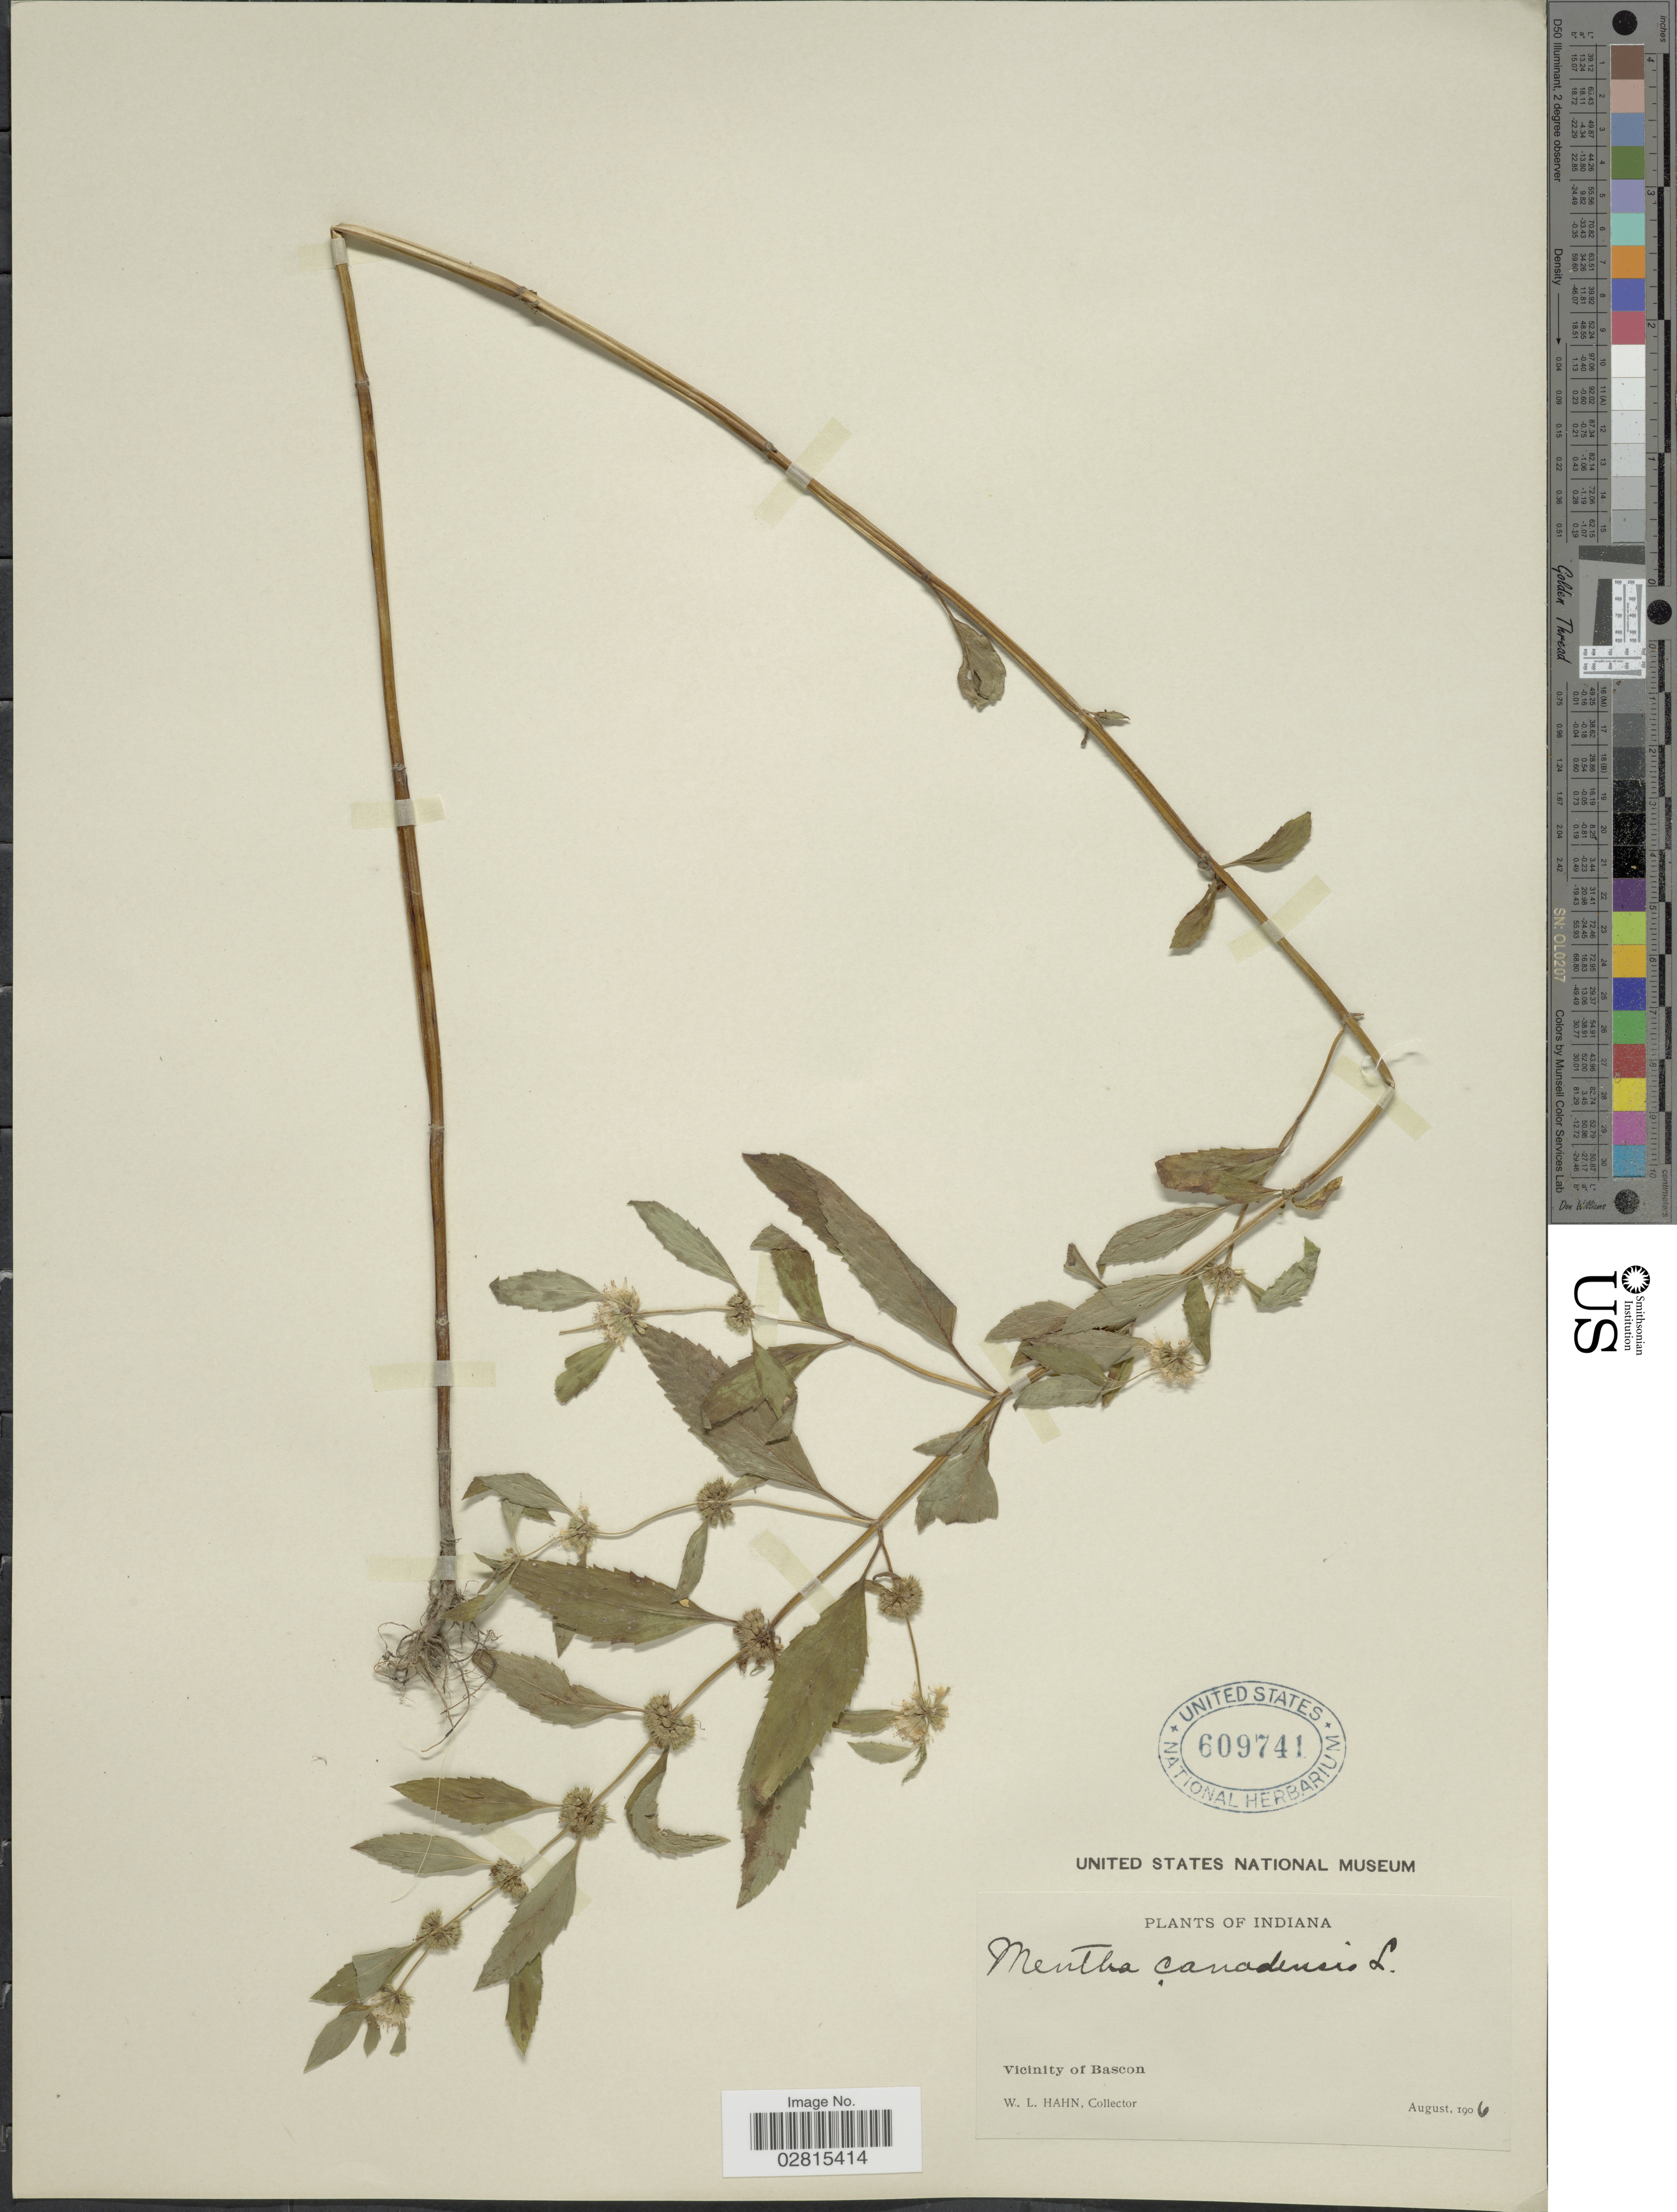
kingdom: Plantae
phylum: Tracheophyta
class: Magnoliopsida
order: Lamiales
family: Lamiaceae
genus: Mentha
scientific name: Mentha canadensis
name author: L.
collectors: W. L. Hahn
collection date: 1906-08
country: United States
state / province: Indiana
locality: Vicinity of Bascon.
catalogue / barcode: US 609741